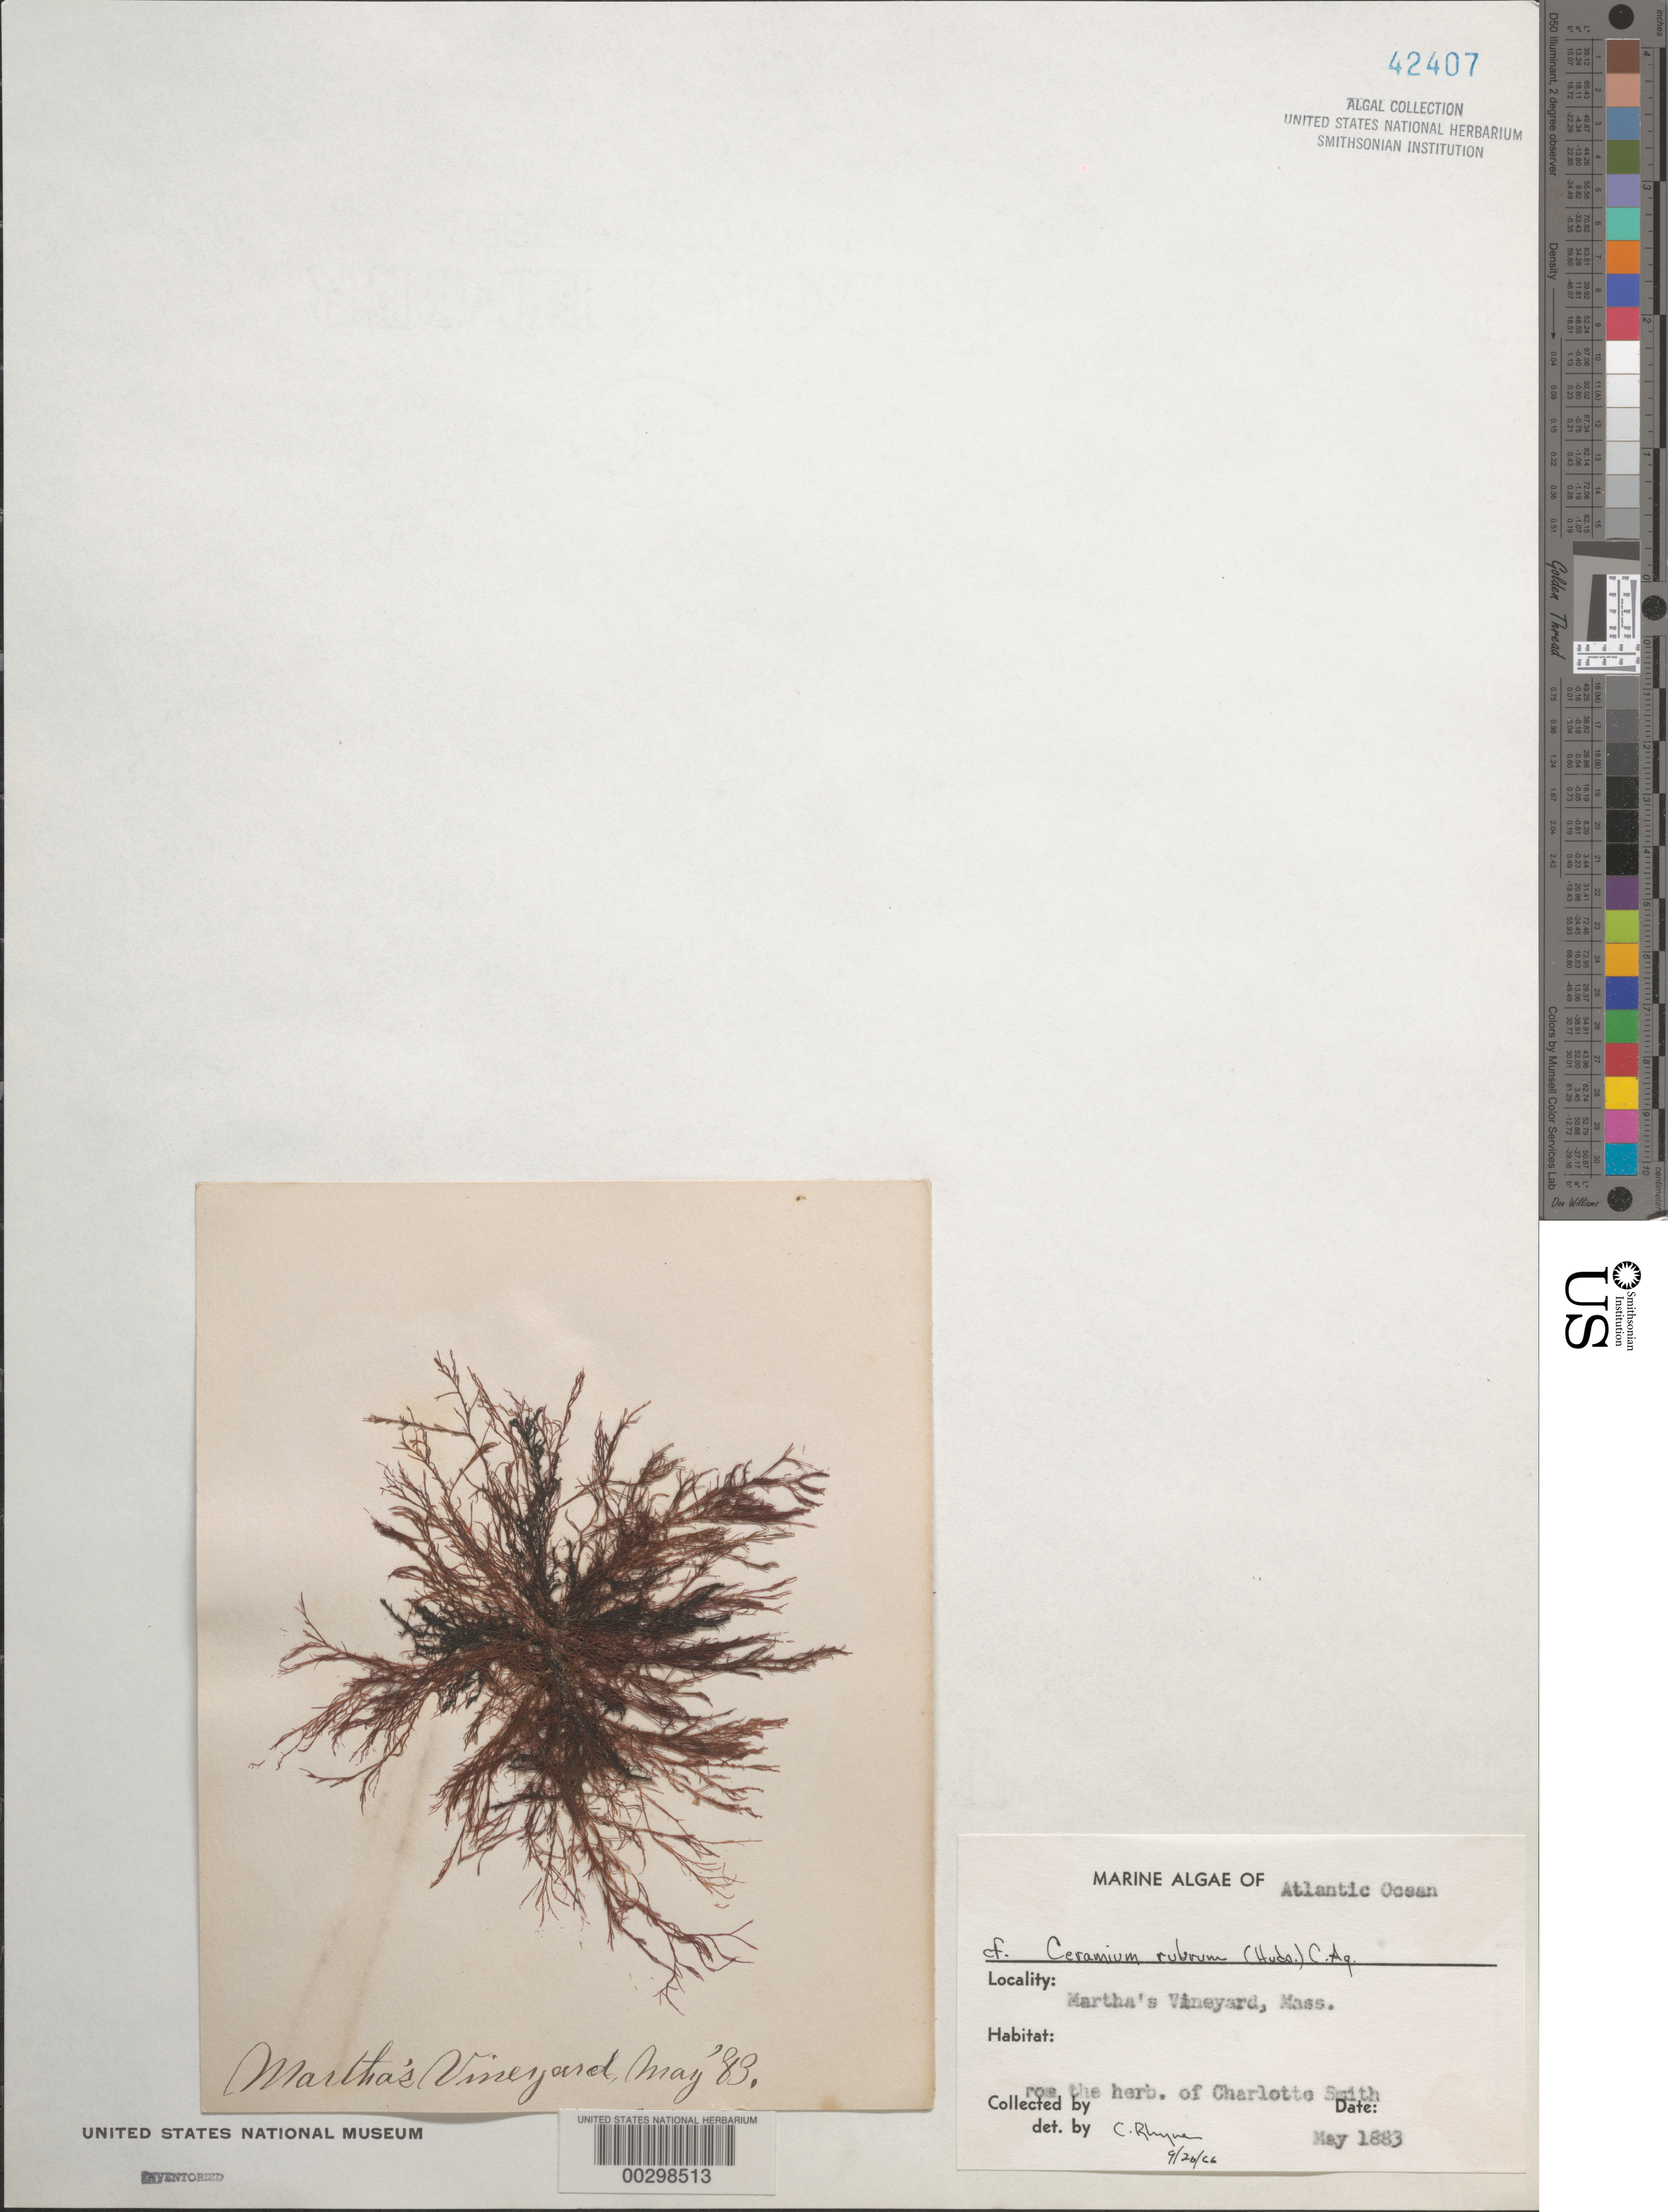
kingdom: Plantae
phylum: Rhodophyta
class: Florideophyceae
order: Ceramiales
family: Ceramiaceae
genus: Ceramium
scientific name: Ceramium rubrum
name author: C. Agardh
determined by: Rhyne, C. F.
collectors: Charlotte Smith (herbarium)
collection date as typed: May 1883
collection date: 1883-05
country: United States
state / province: Massachusetts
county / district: Dukes County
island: Martha's Vineyard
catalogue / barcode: US 42407